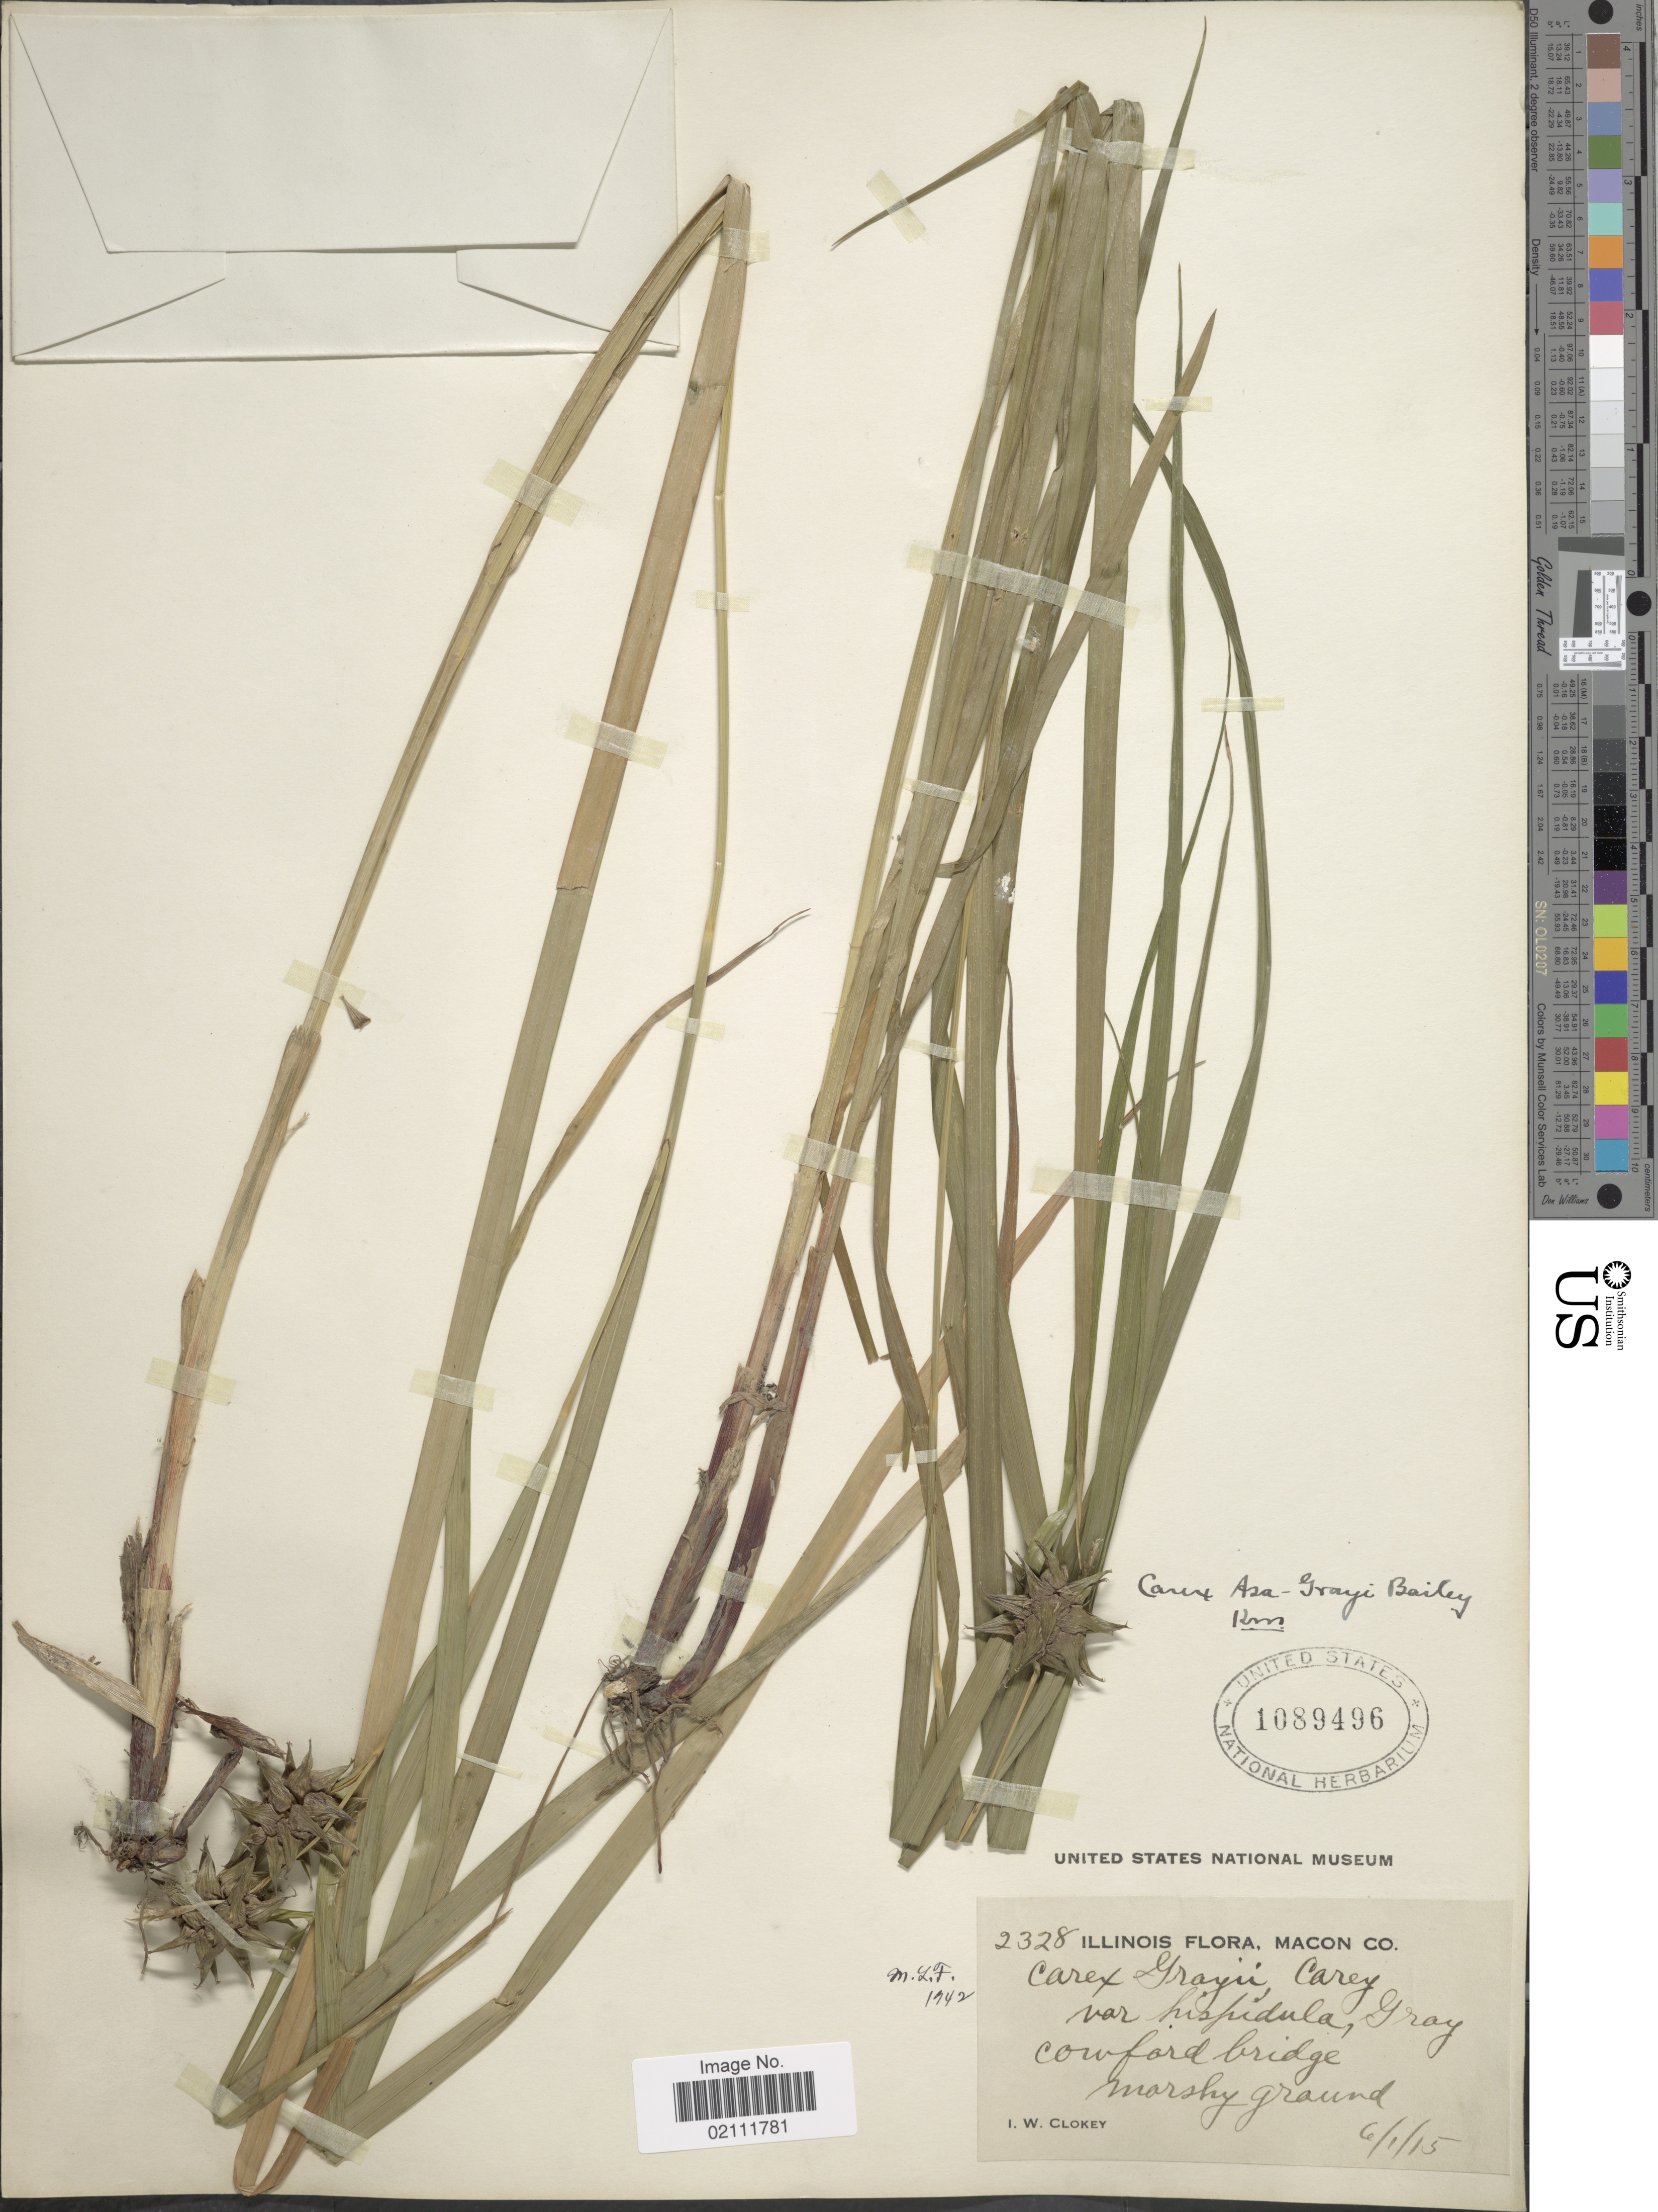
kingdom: Plantae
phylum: Tracheophyta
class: Liliopsida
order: Poales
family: Cyperaceae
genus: Carex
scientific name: Carex grayi var. hispidula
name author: A. Gray ex L.H. Bailey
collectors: I. W. Clokey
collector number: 2328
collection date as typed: Transcribed d/m/y: 1/6/15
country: United States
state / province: Illinois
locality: Macon Co., Cowford bridge, marshy ground.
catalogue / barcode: US 1089496